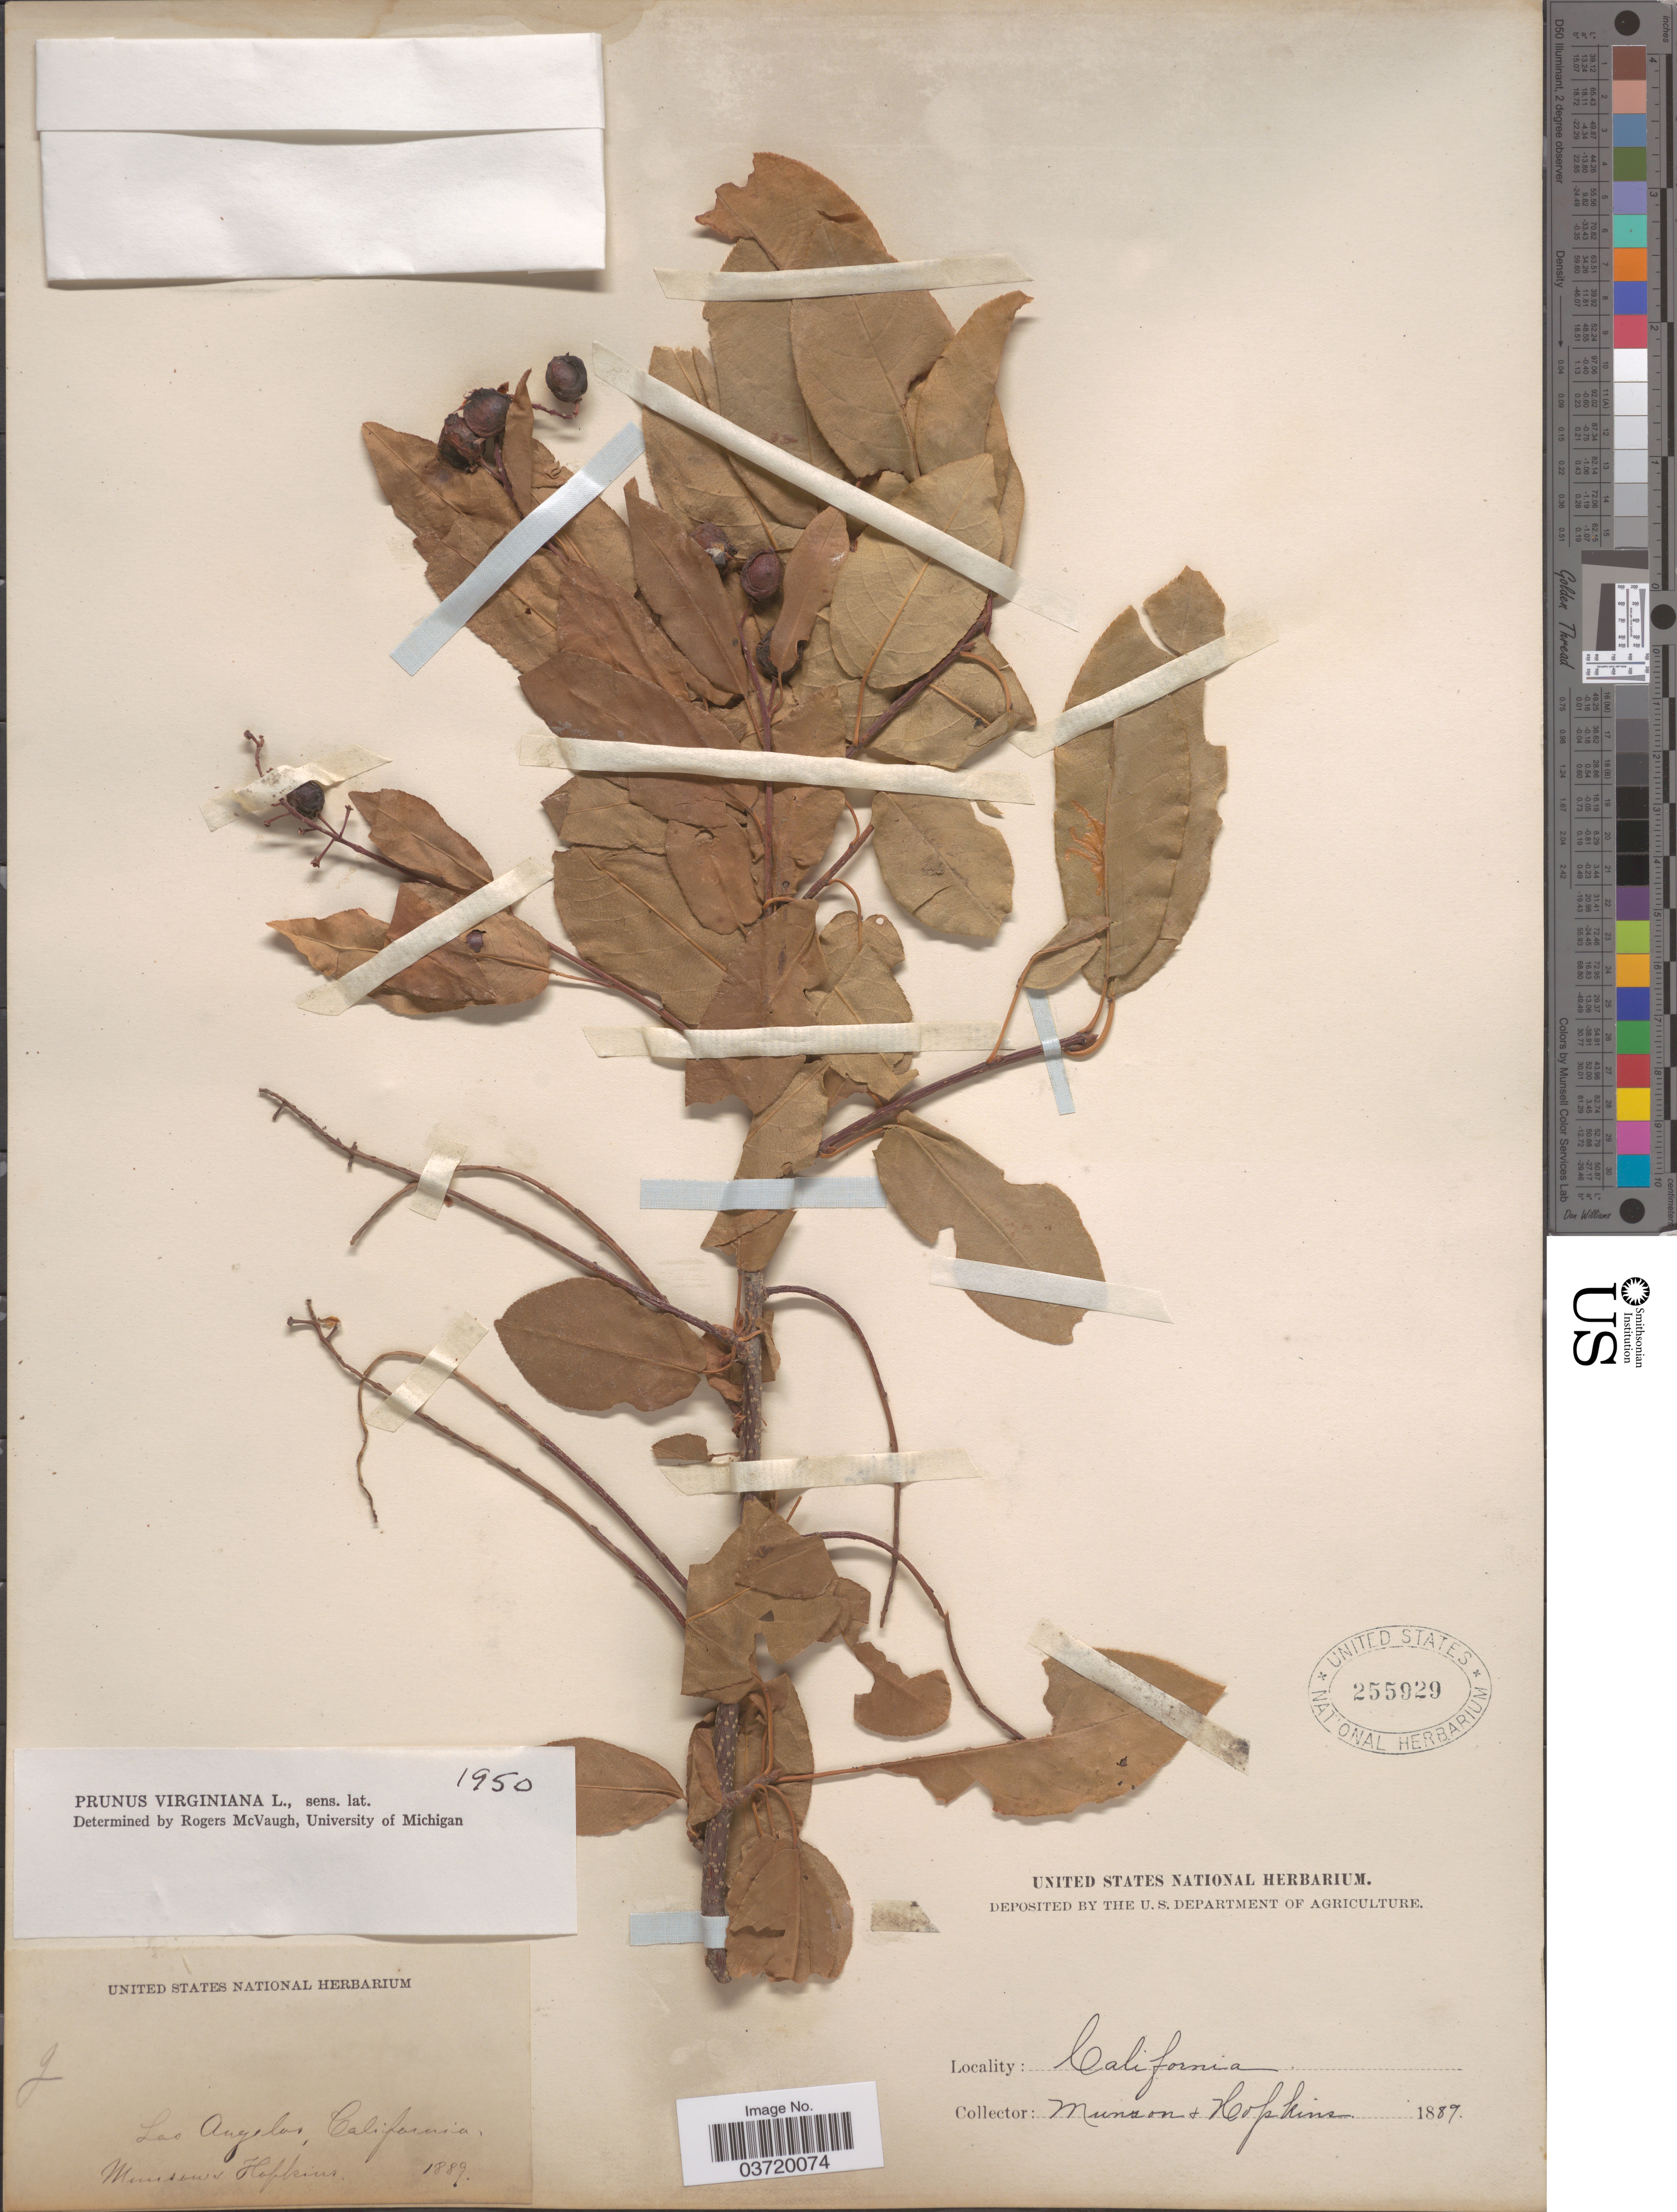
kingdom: Plantae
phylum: Tracheophyta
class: Magnoliopsida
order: Rosales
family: Rosaceae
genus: Prunus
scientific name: Prunus virginiana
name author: L.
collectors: -. Munson & -- Hopkins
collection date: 1889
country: United States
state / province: California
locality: Las Angelos.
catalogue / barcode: US 255929